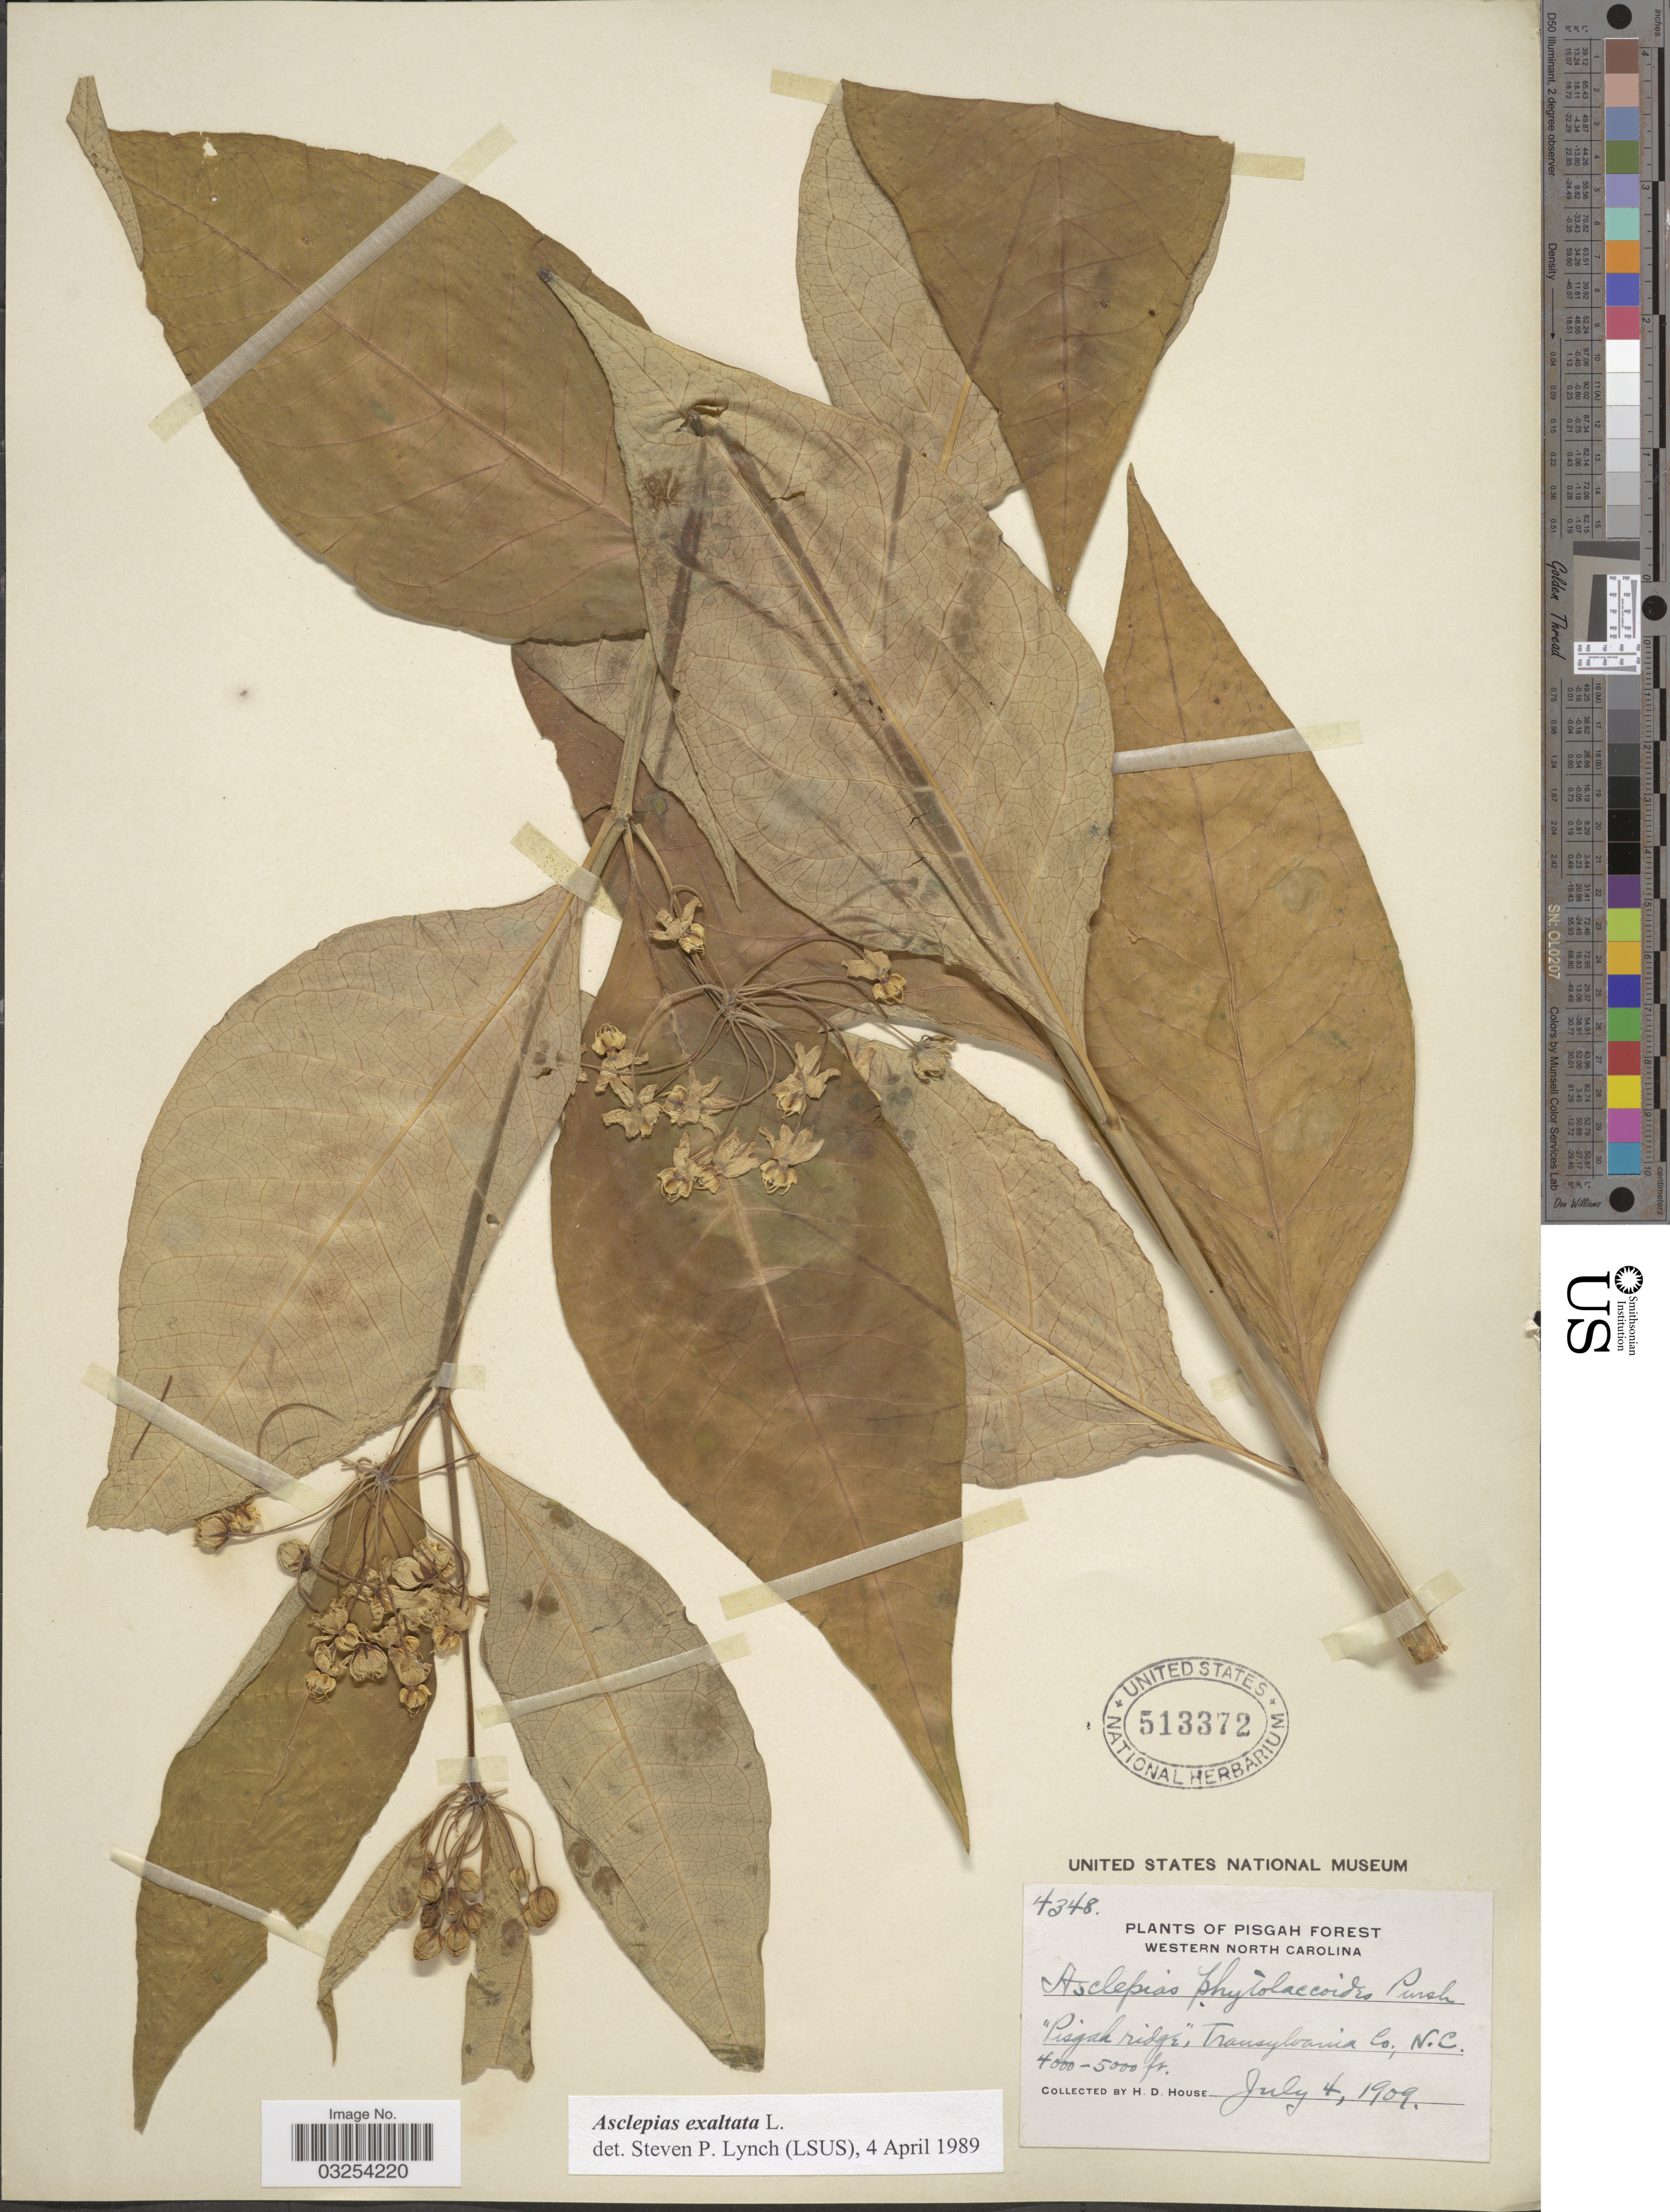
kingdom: Plantae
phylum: Tracheophyta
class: Magnoliopsida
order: Gentianales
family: Apocynaceae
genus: Asclepias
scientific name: Asclepias exaltata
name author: Muhl.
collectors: H. D. House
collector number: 4348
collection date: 1909-07-04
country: United States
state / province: North Carolina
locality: Pisgah Forest. Western North Carolina. "Pisgah ridge", Transylvania Co.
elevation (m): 1219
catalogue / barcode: US 513372